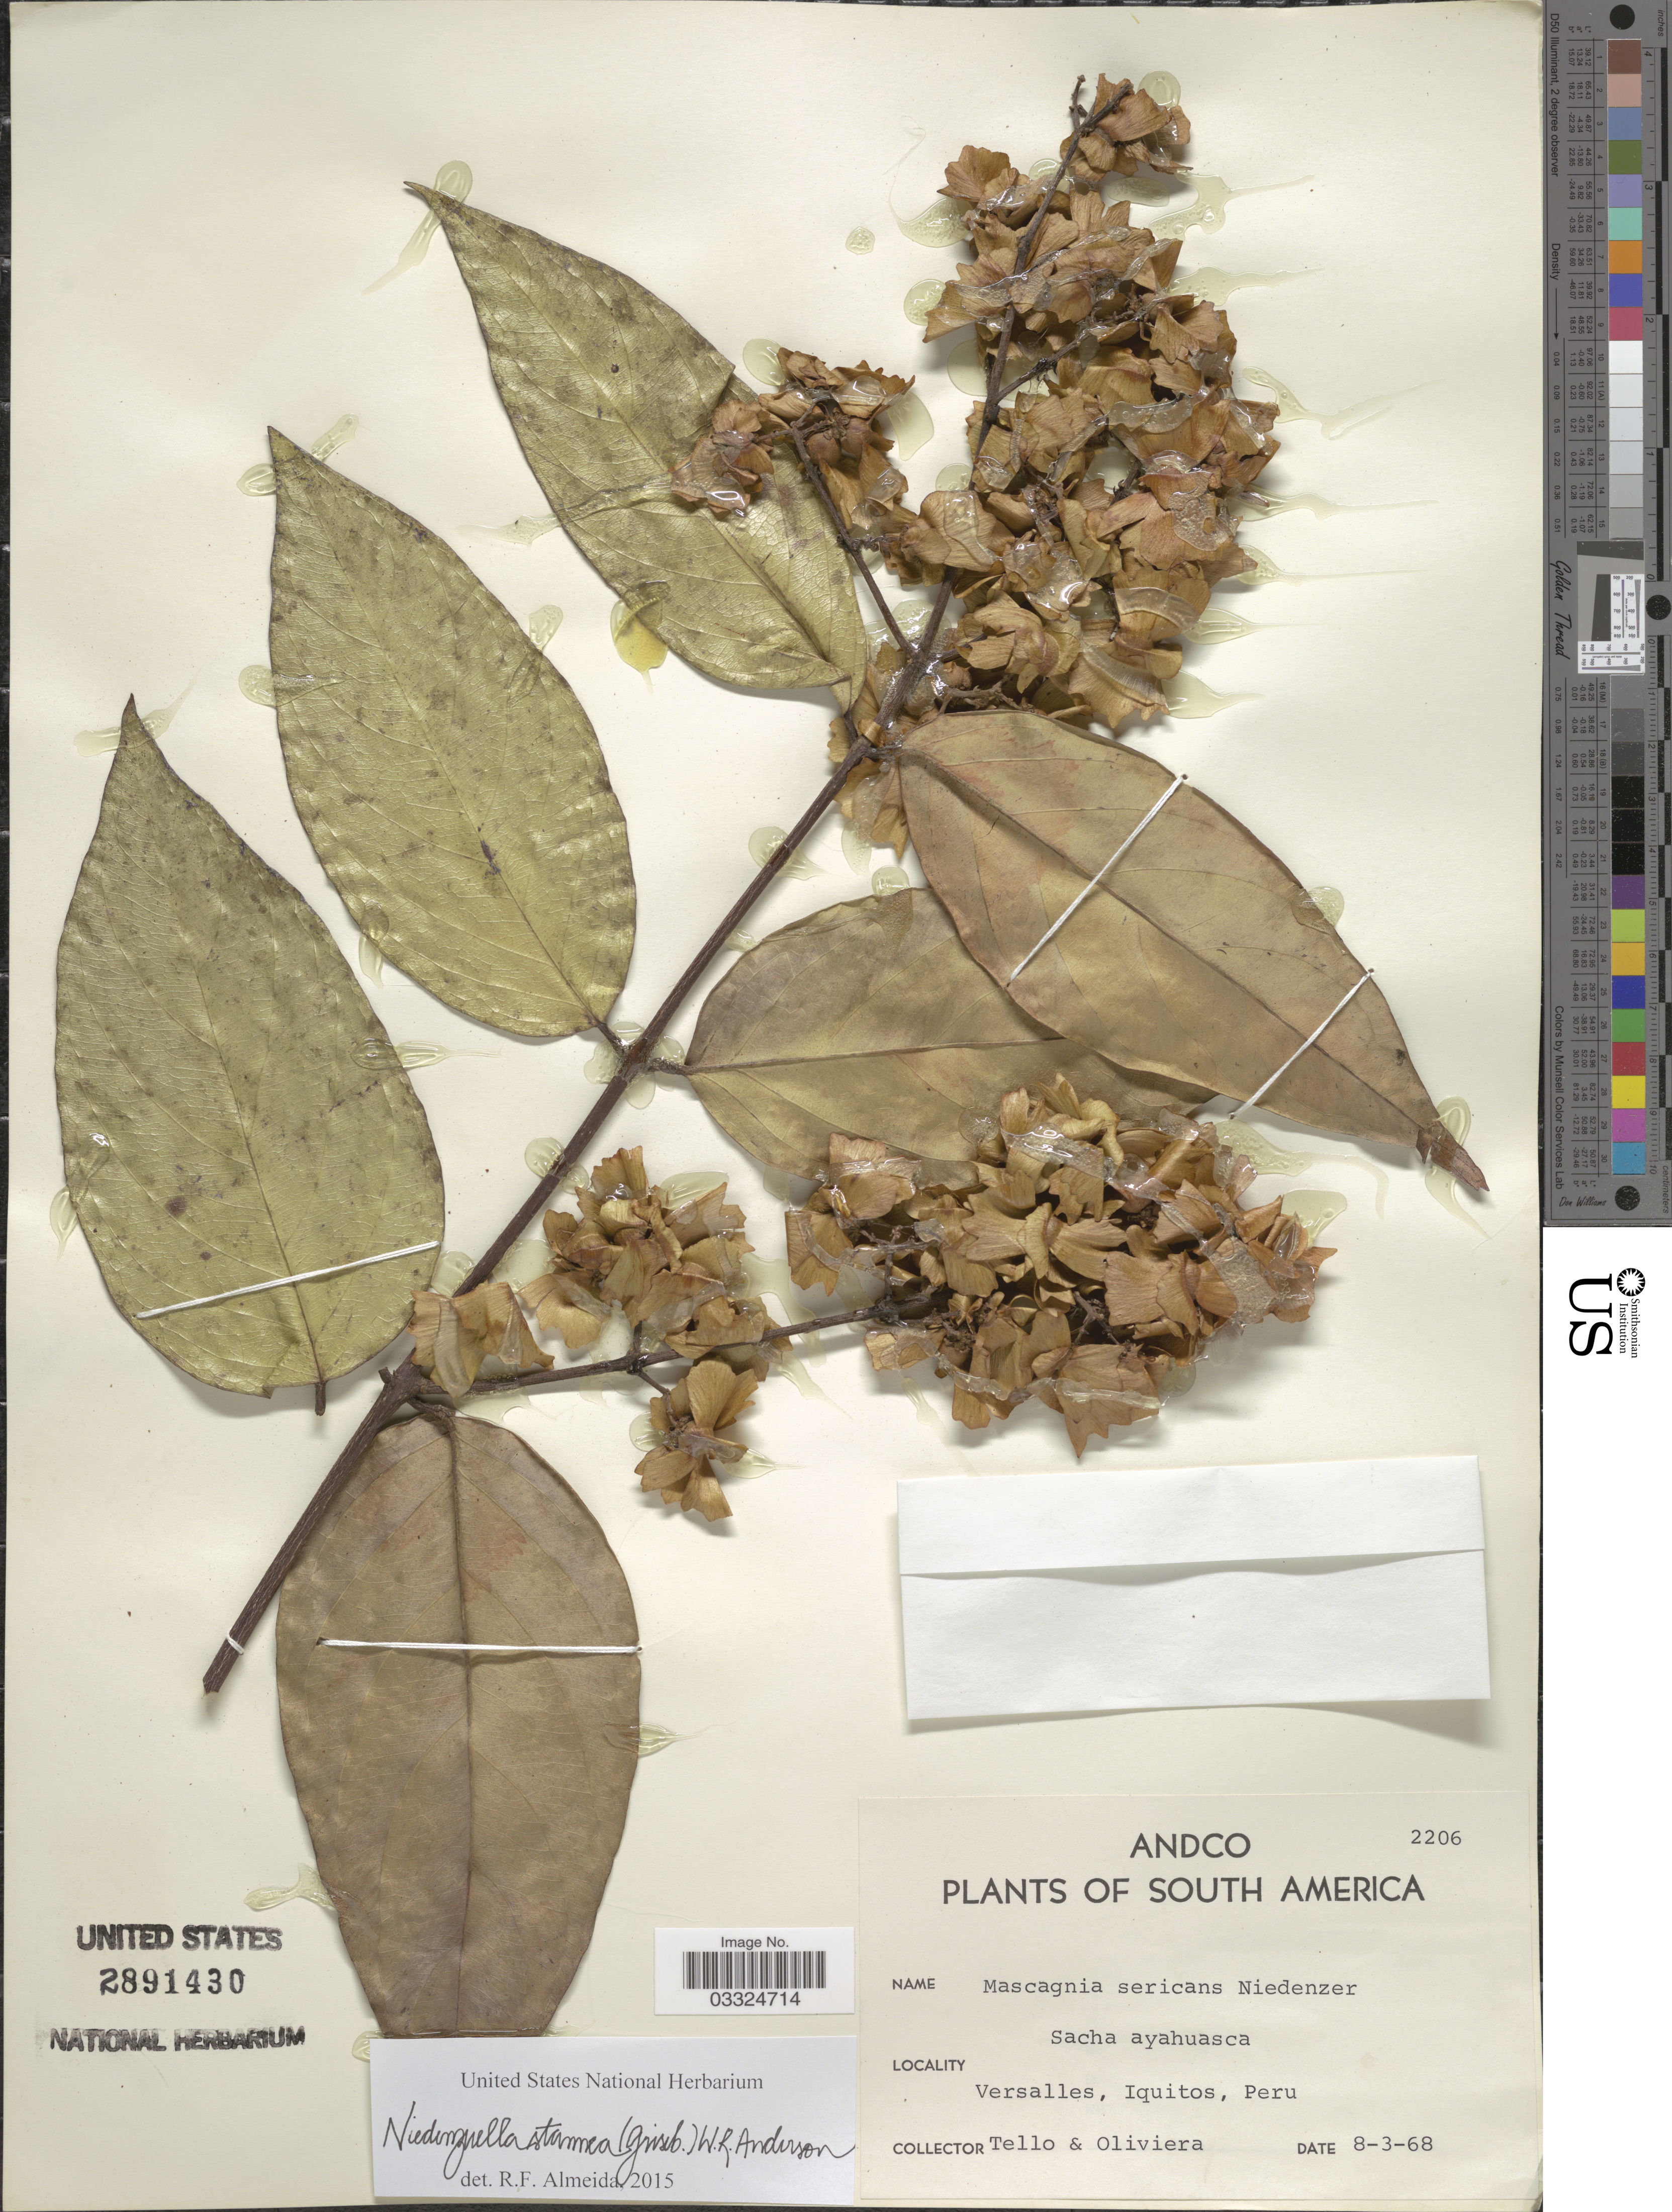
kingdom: Plantae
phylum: Tracheophyta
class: Magnoliopsida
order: Malpighiales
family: Malpighiaceae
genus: Niedenzuella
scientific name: Niedenzuella stannea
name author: (Griseb.) W.R. Anderson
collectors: -. Tello & Oliviera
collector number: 2206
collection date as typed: Transcribed d/m/y: 8/3/68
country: Peru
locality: Versalles, Iquitos.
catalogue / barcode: US 2891430